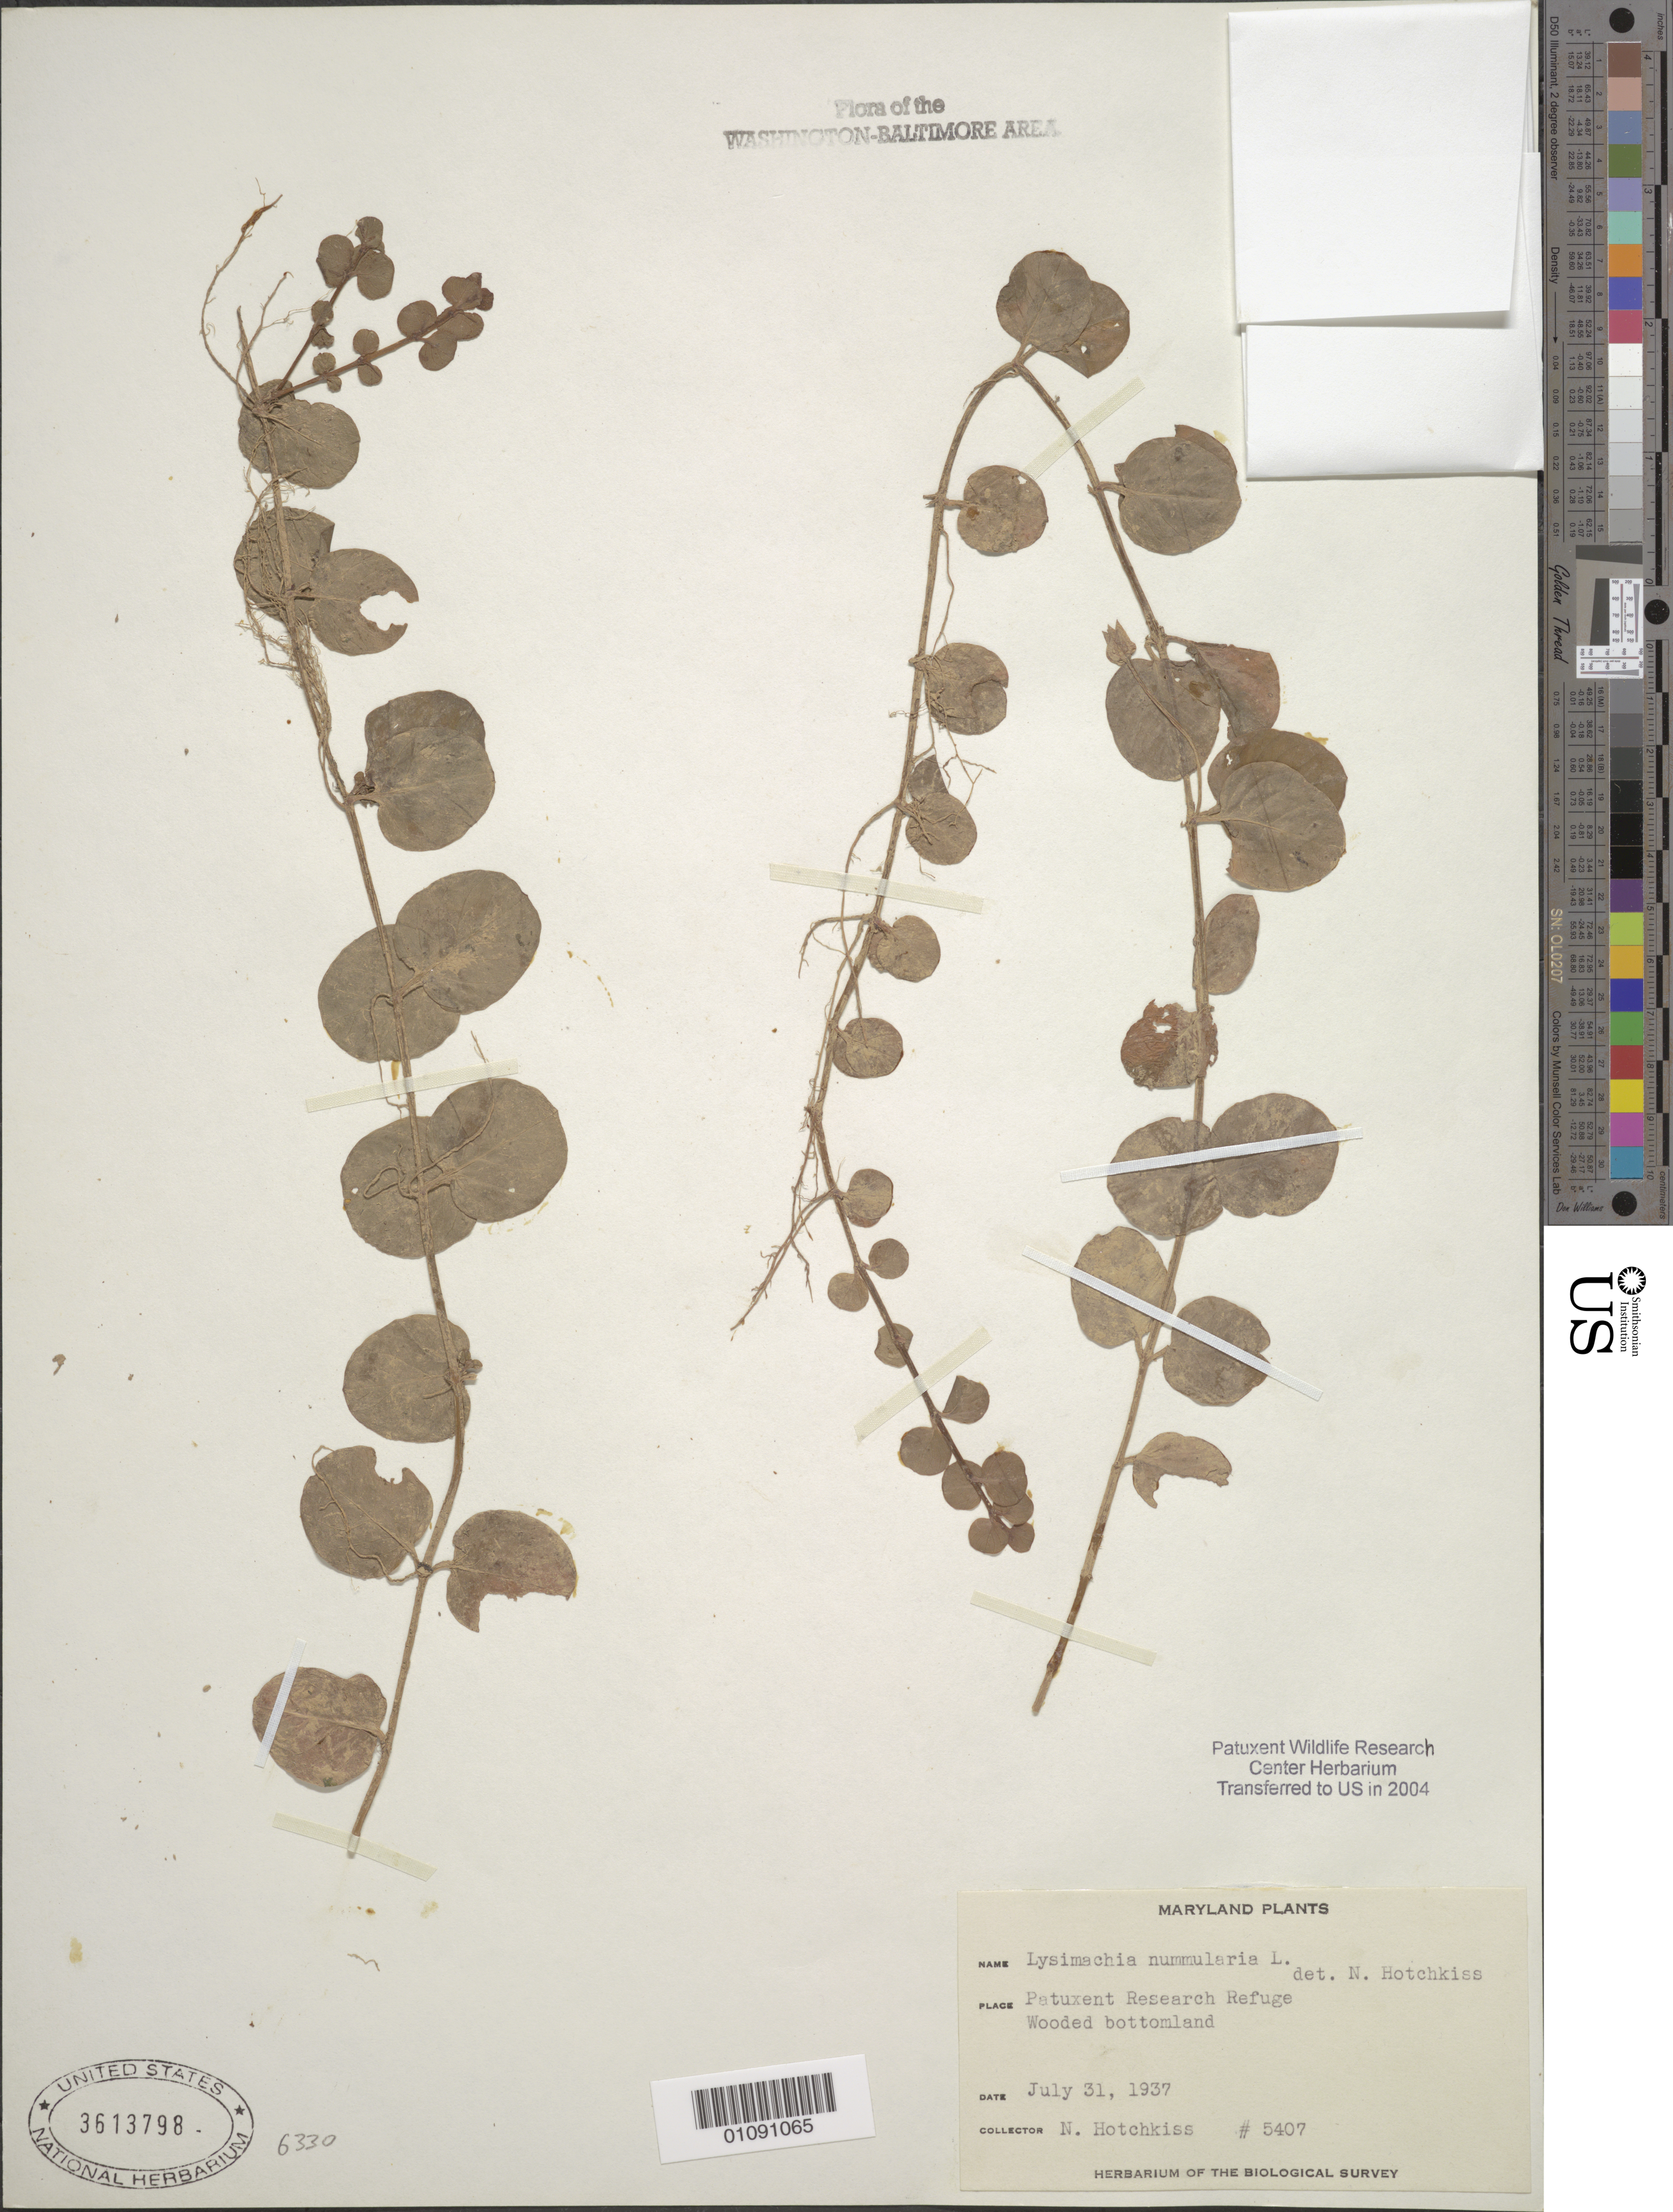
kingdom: Plantae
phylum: Tracheophyta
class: Magnoliopsida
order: Ericales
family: Primulaceae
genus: Lysimachia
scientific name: Lysimachia nummularia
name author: L.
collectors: N. Hotchkiss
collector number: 5407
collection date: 1937-07-31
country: United States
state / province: Maryland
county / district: Prince George's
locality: Patuxent Wildlife Refuge.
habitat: Wooded bottomland.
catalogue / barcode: US 3613798